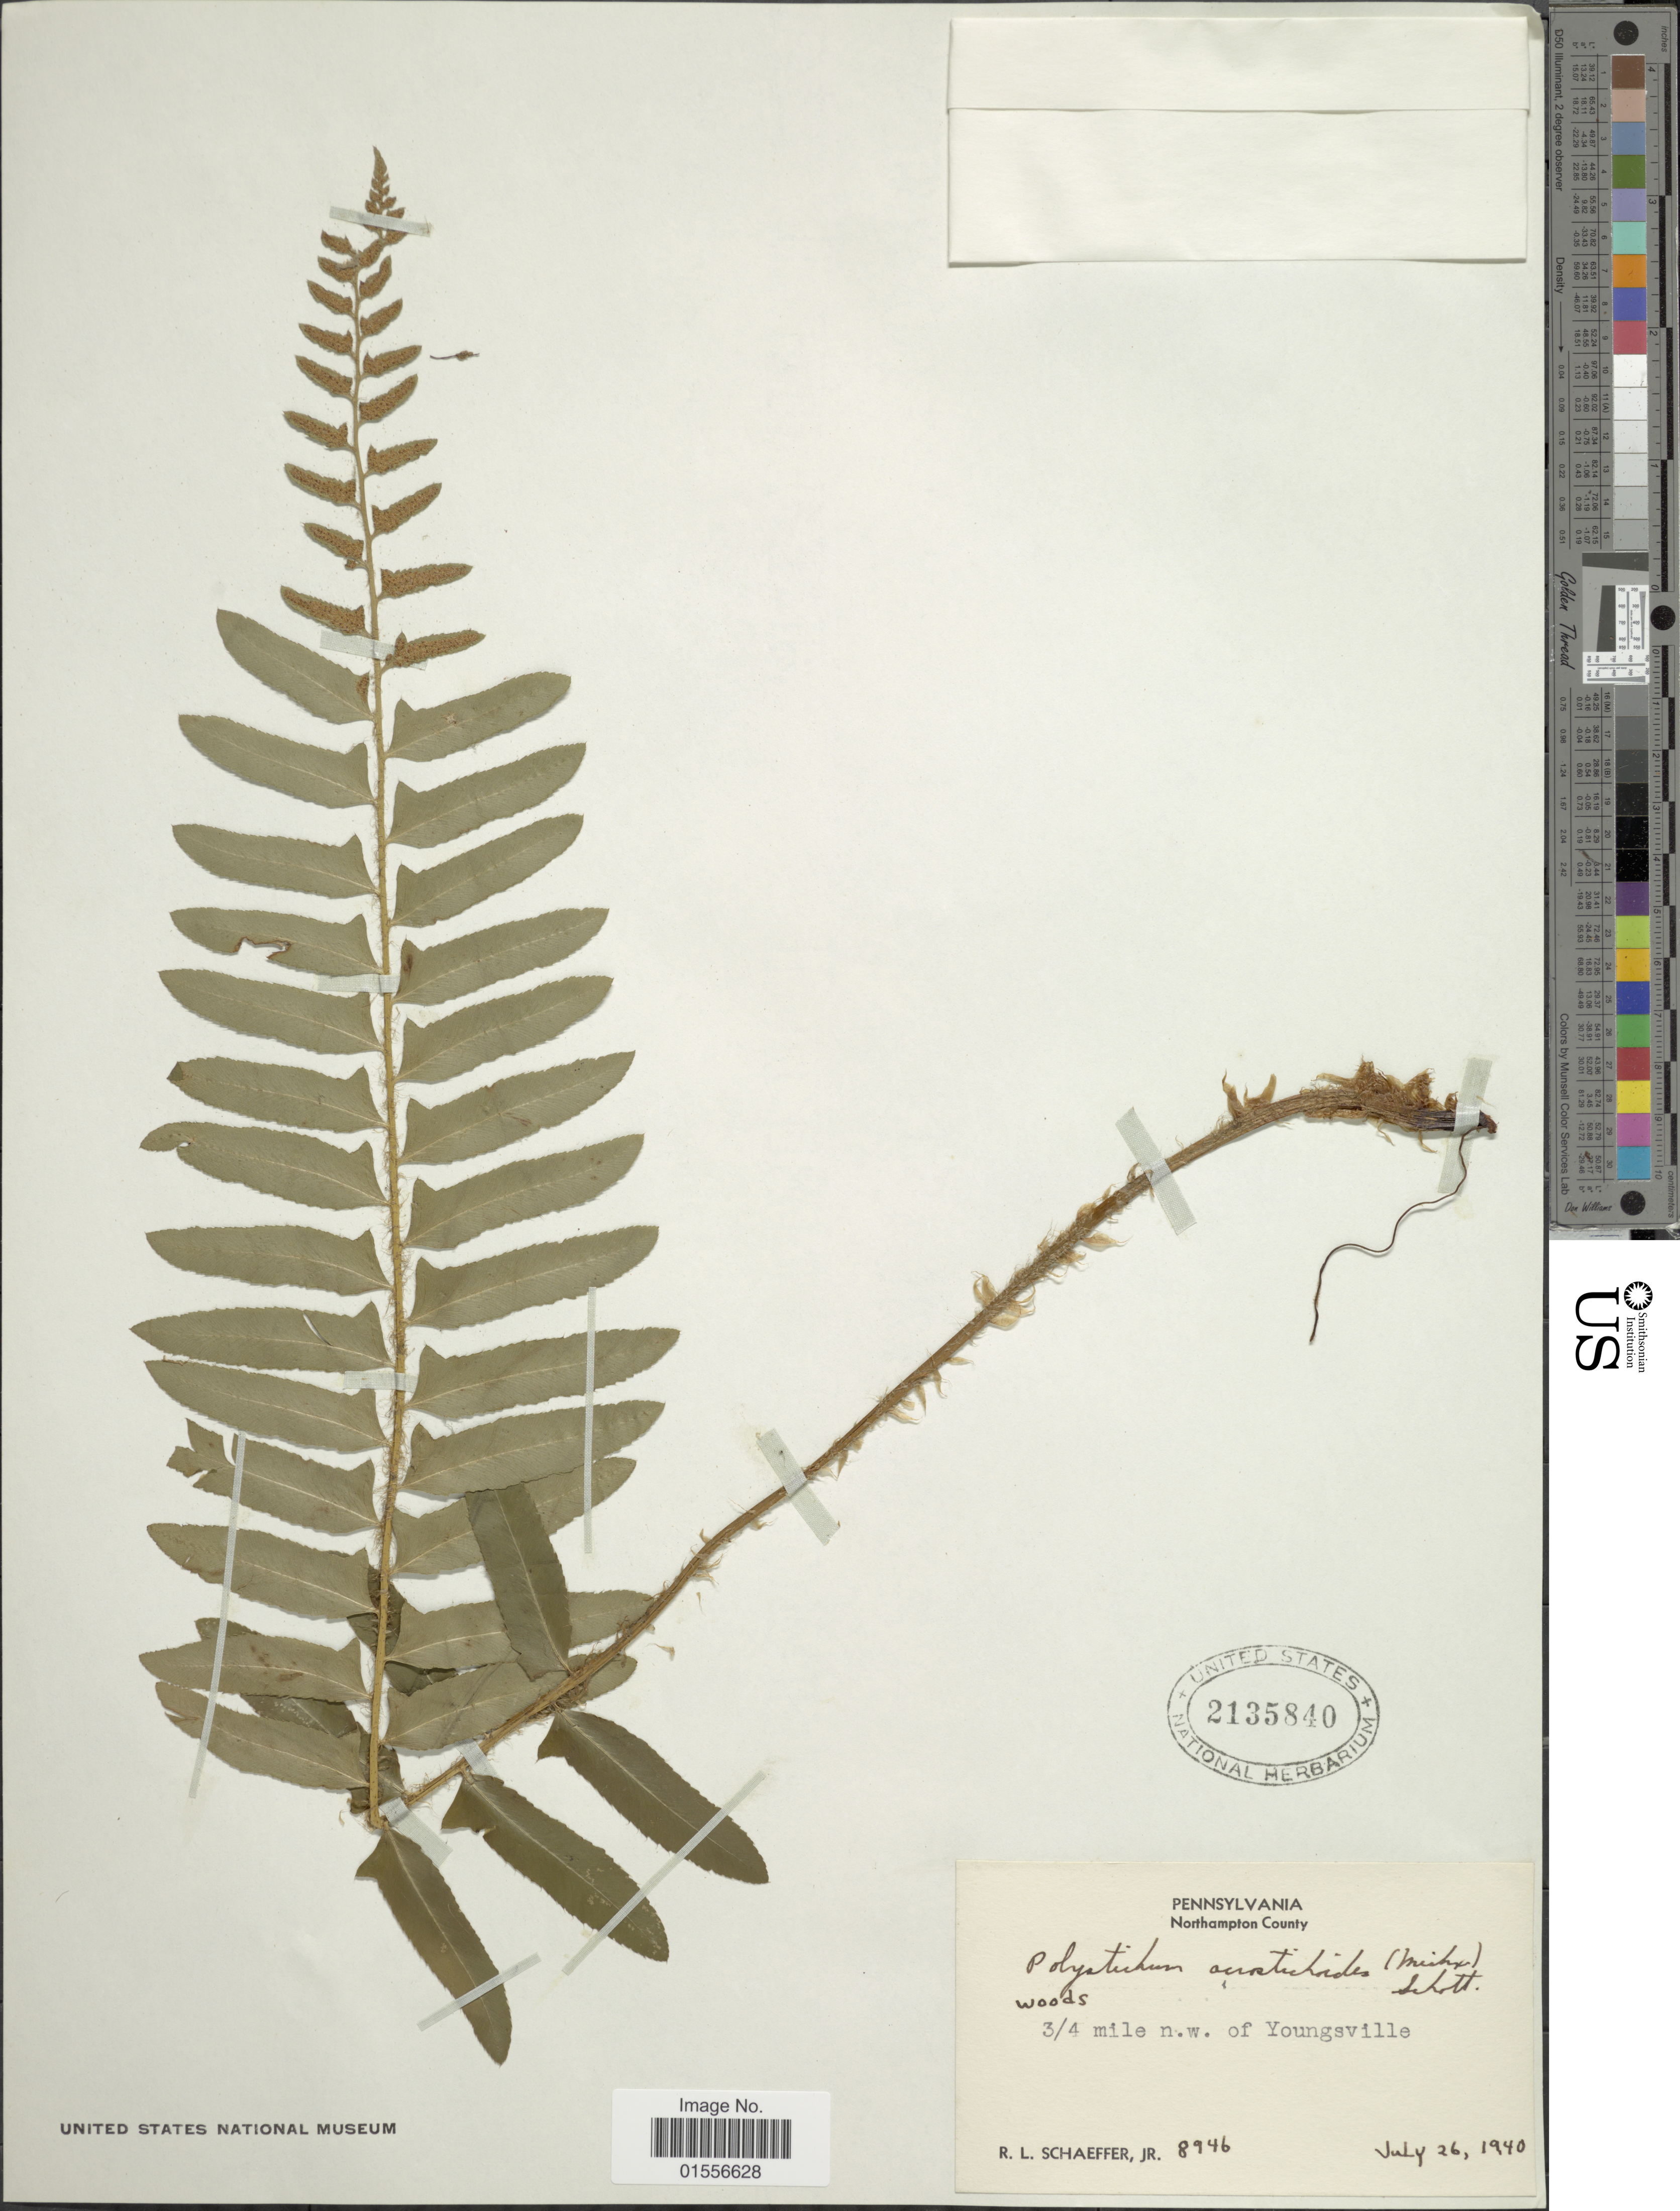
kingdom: Plantae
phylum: Tracheophyta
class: Polypodiopsida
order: Polypodiales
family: Dryopteridaceae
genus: Polystichum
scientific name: Polystichum acrostichoides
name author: (Michx.) Schott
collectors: R. L. Schaeffer Jr.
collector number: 8946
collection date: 1940-07-26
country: United States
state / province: Pennsylvania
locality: Northhampton County, 3/4 mile n.w. of Youngsville.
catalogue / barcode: US 2135840